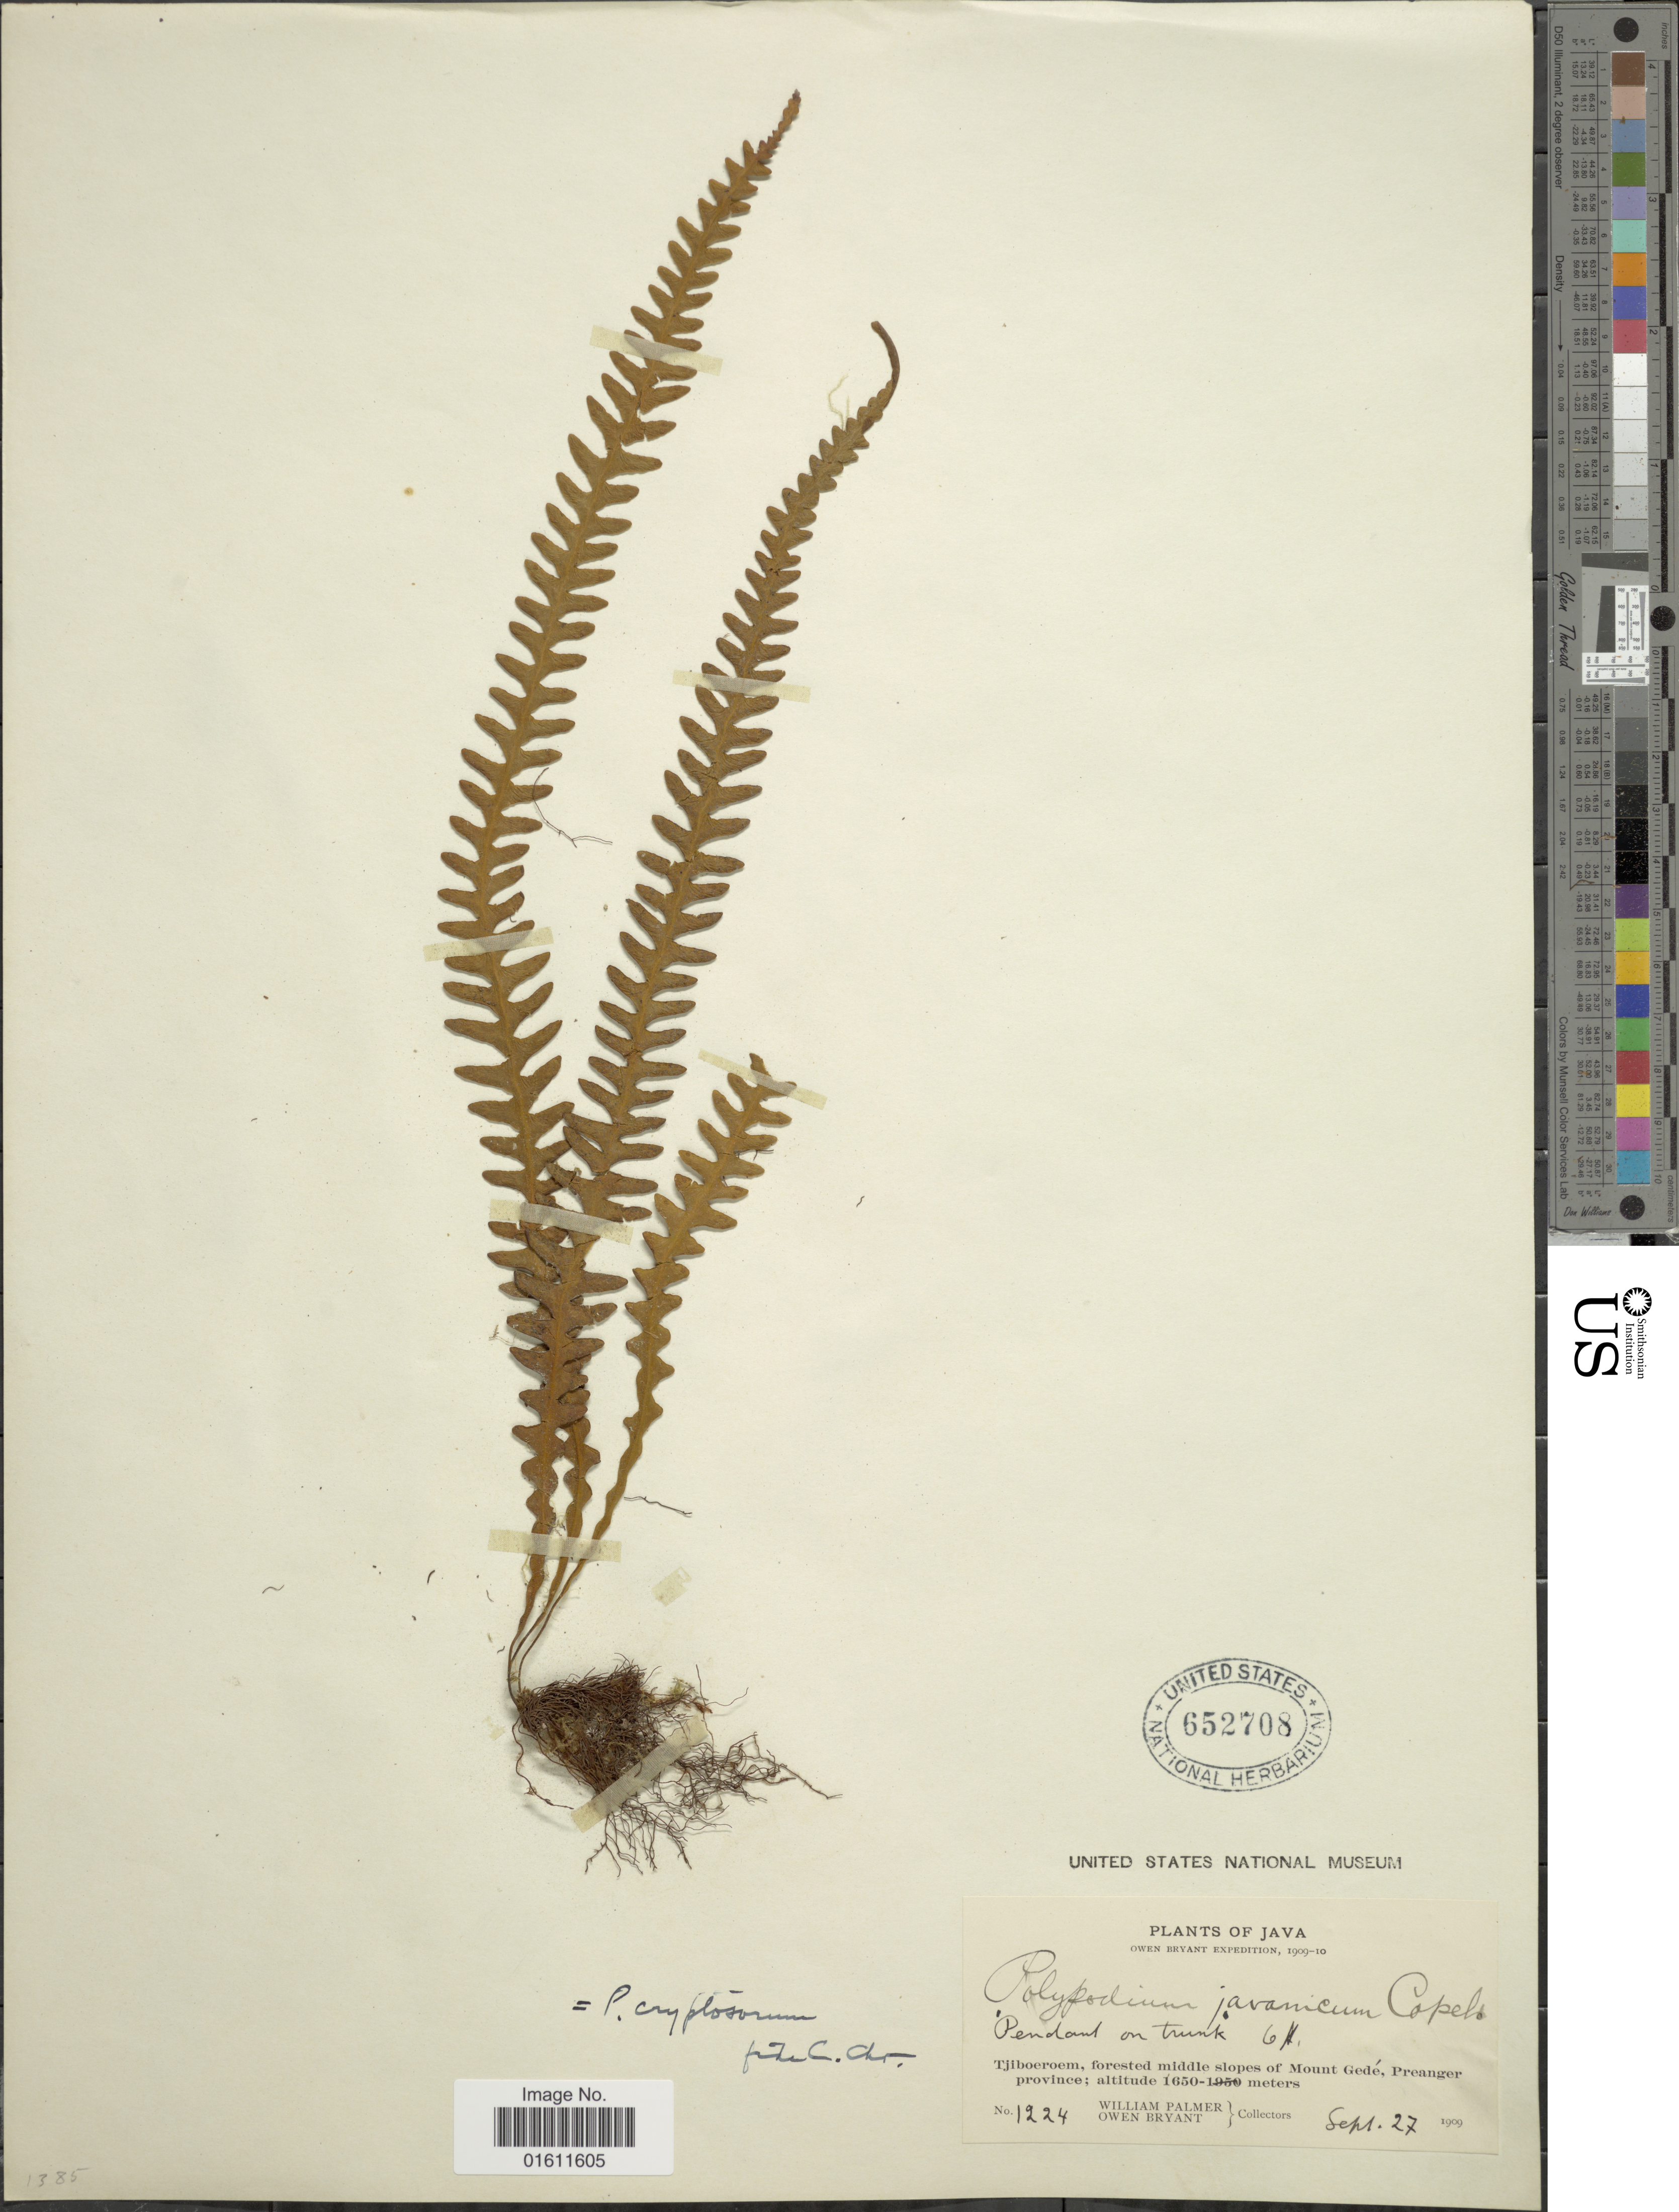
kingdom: Plantae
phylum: Tracheophyta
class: Polypodiopsida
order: Polypodiales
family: Polypodiaceae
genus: Prosaptia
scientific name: Prosaptia javanica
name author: (Copel.) Parris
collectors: W. Palmer & O. Bryant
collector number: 1224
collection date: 1909-09-27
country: Indonesia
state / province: Java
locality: Tjiboeroem, forested middle slopes of Mount Gedé, Preanger province.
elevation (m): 1650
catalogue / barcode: US 652708